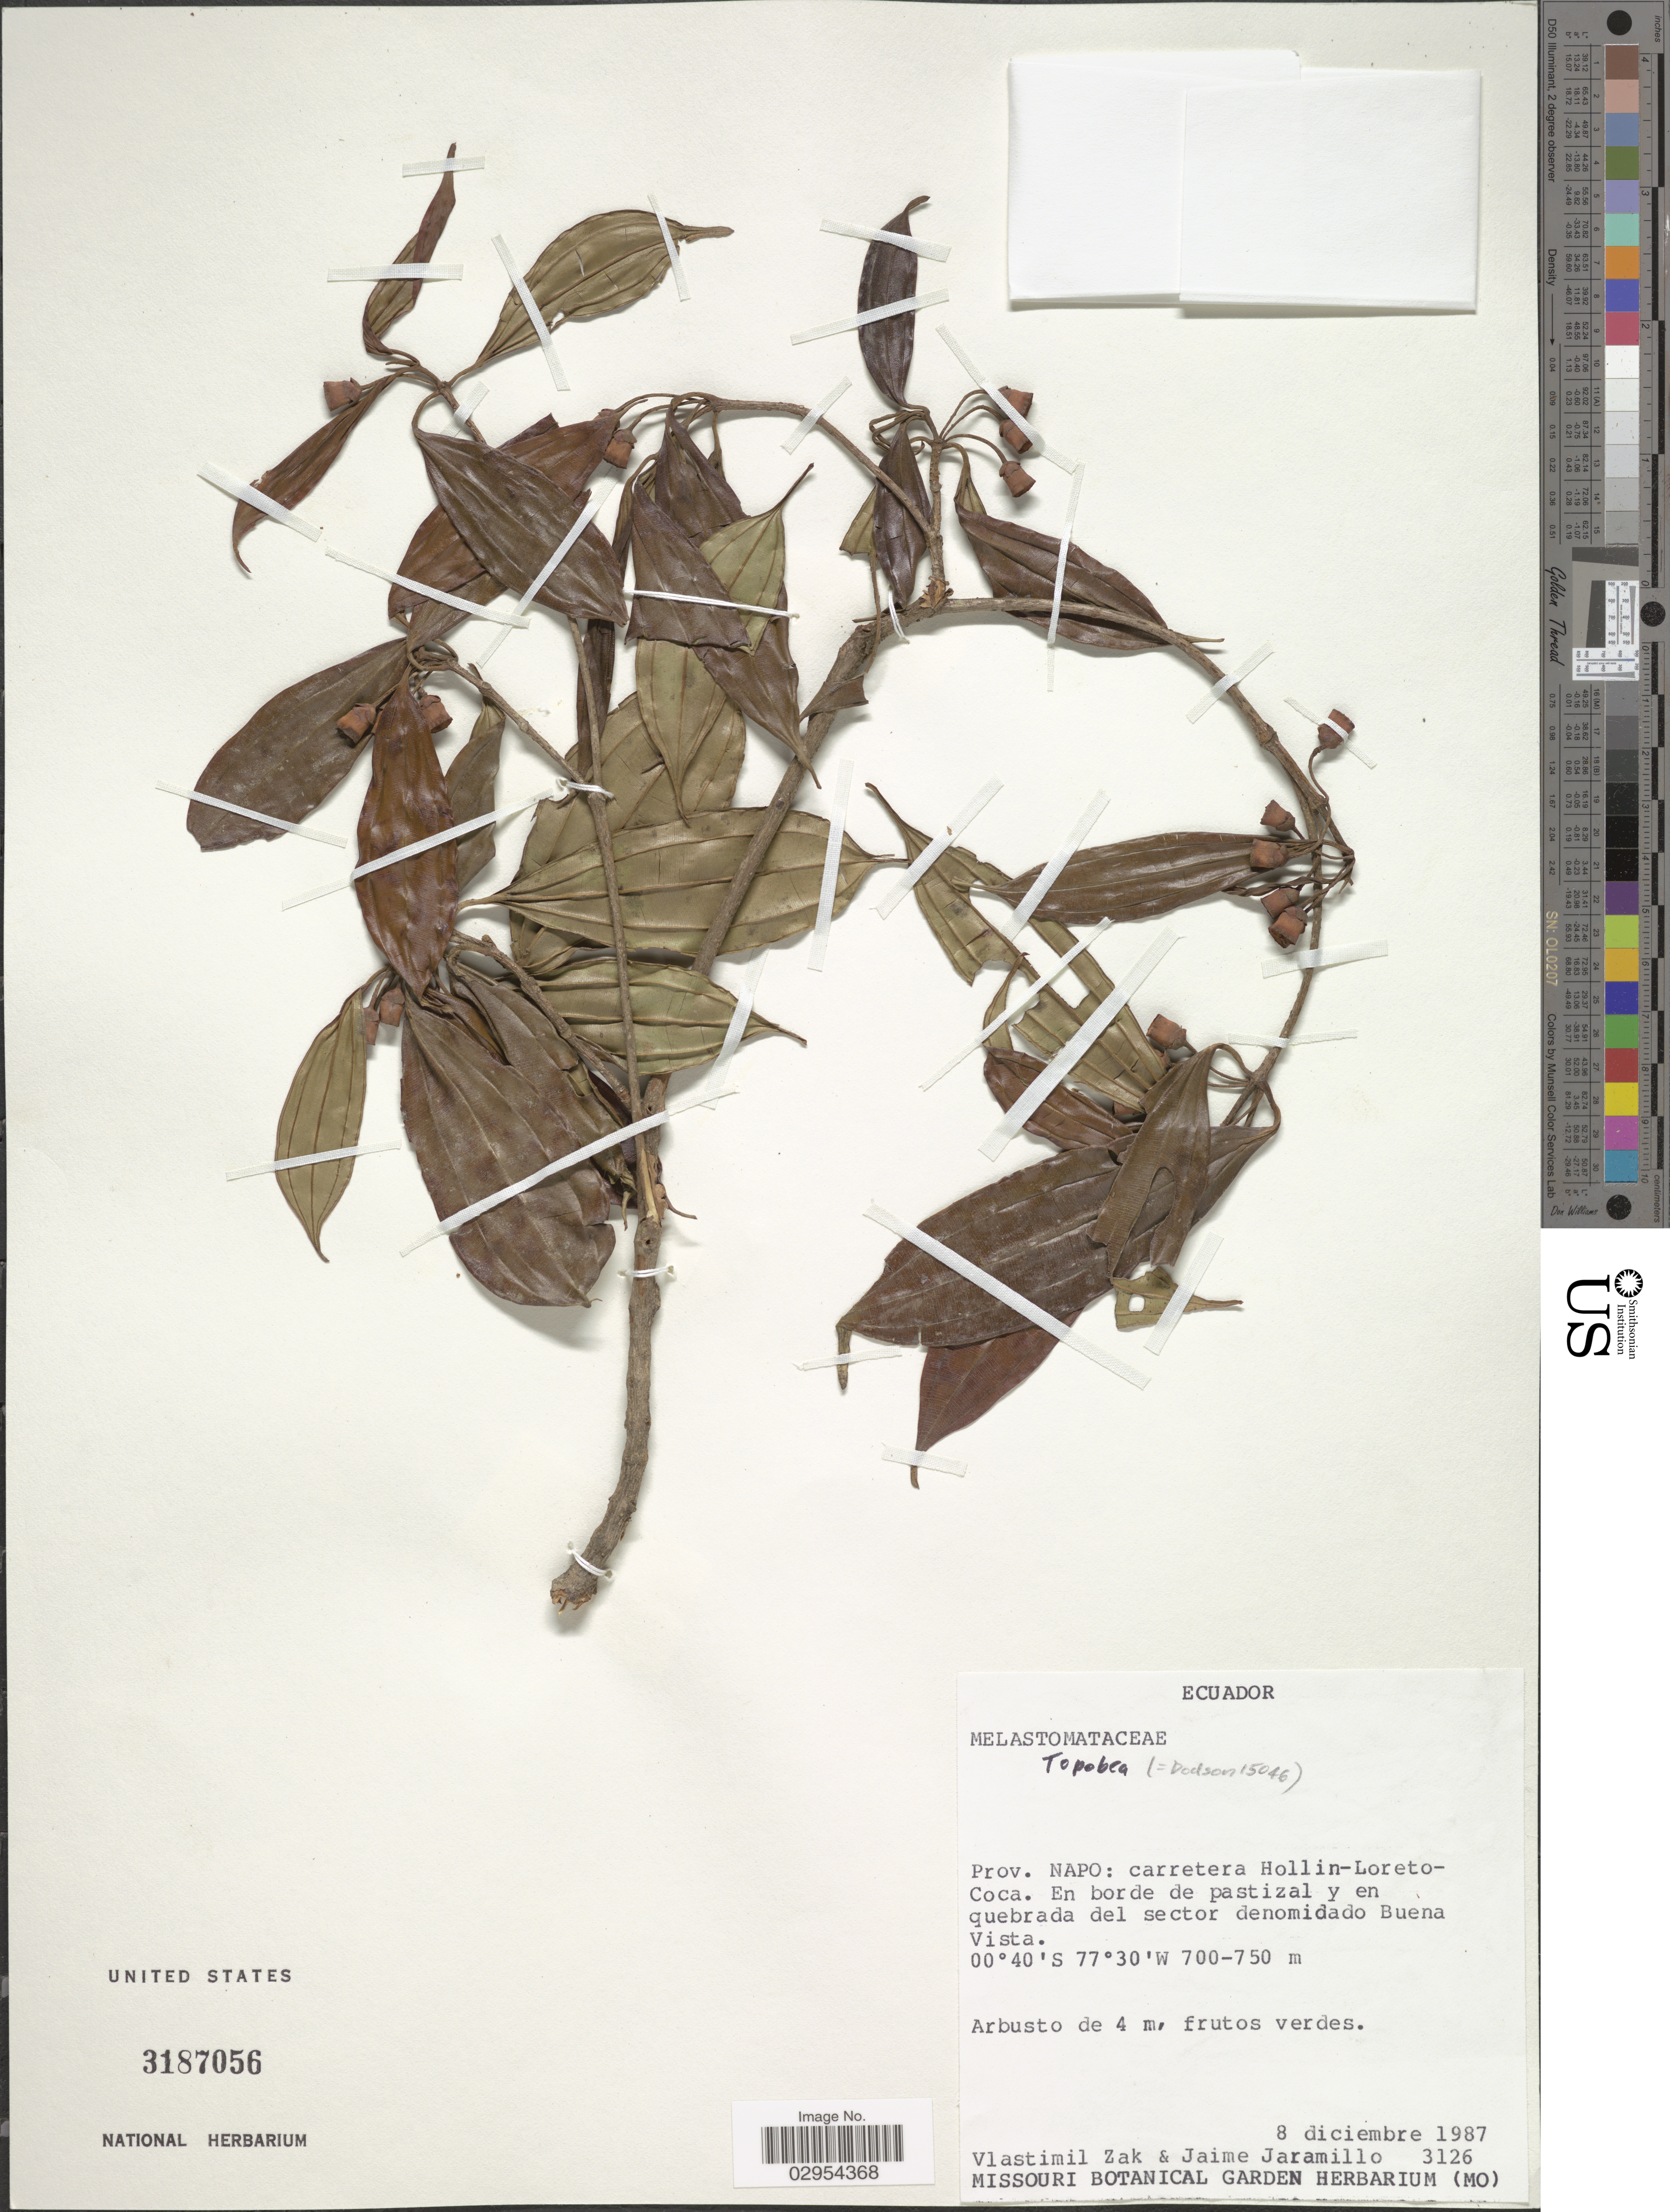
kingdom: Plantae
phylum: Tracheophyta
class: Magnoliopsida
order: Myrtales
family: Melastomataceae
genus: Topobea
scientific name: Topobea sp.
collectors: V. Zak & J. Jaramillo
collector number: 3126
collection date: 1987-12-08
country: Ecuador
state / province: Napo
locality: Carretera Hollin-Loreto-Coca. En borde de pastizal y en quebrada del sector denomidado Buena Vista.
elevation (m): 700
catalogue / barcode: US 3187056